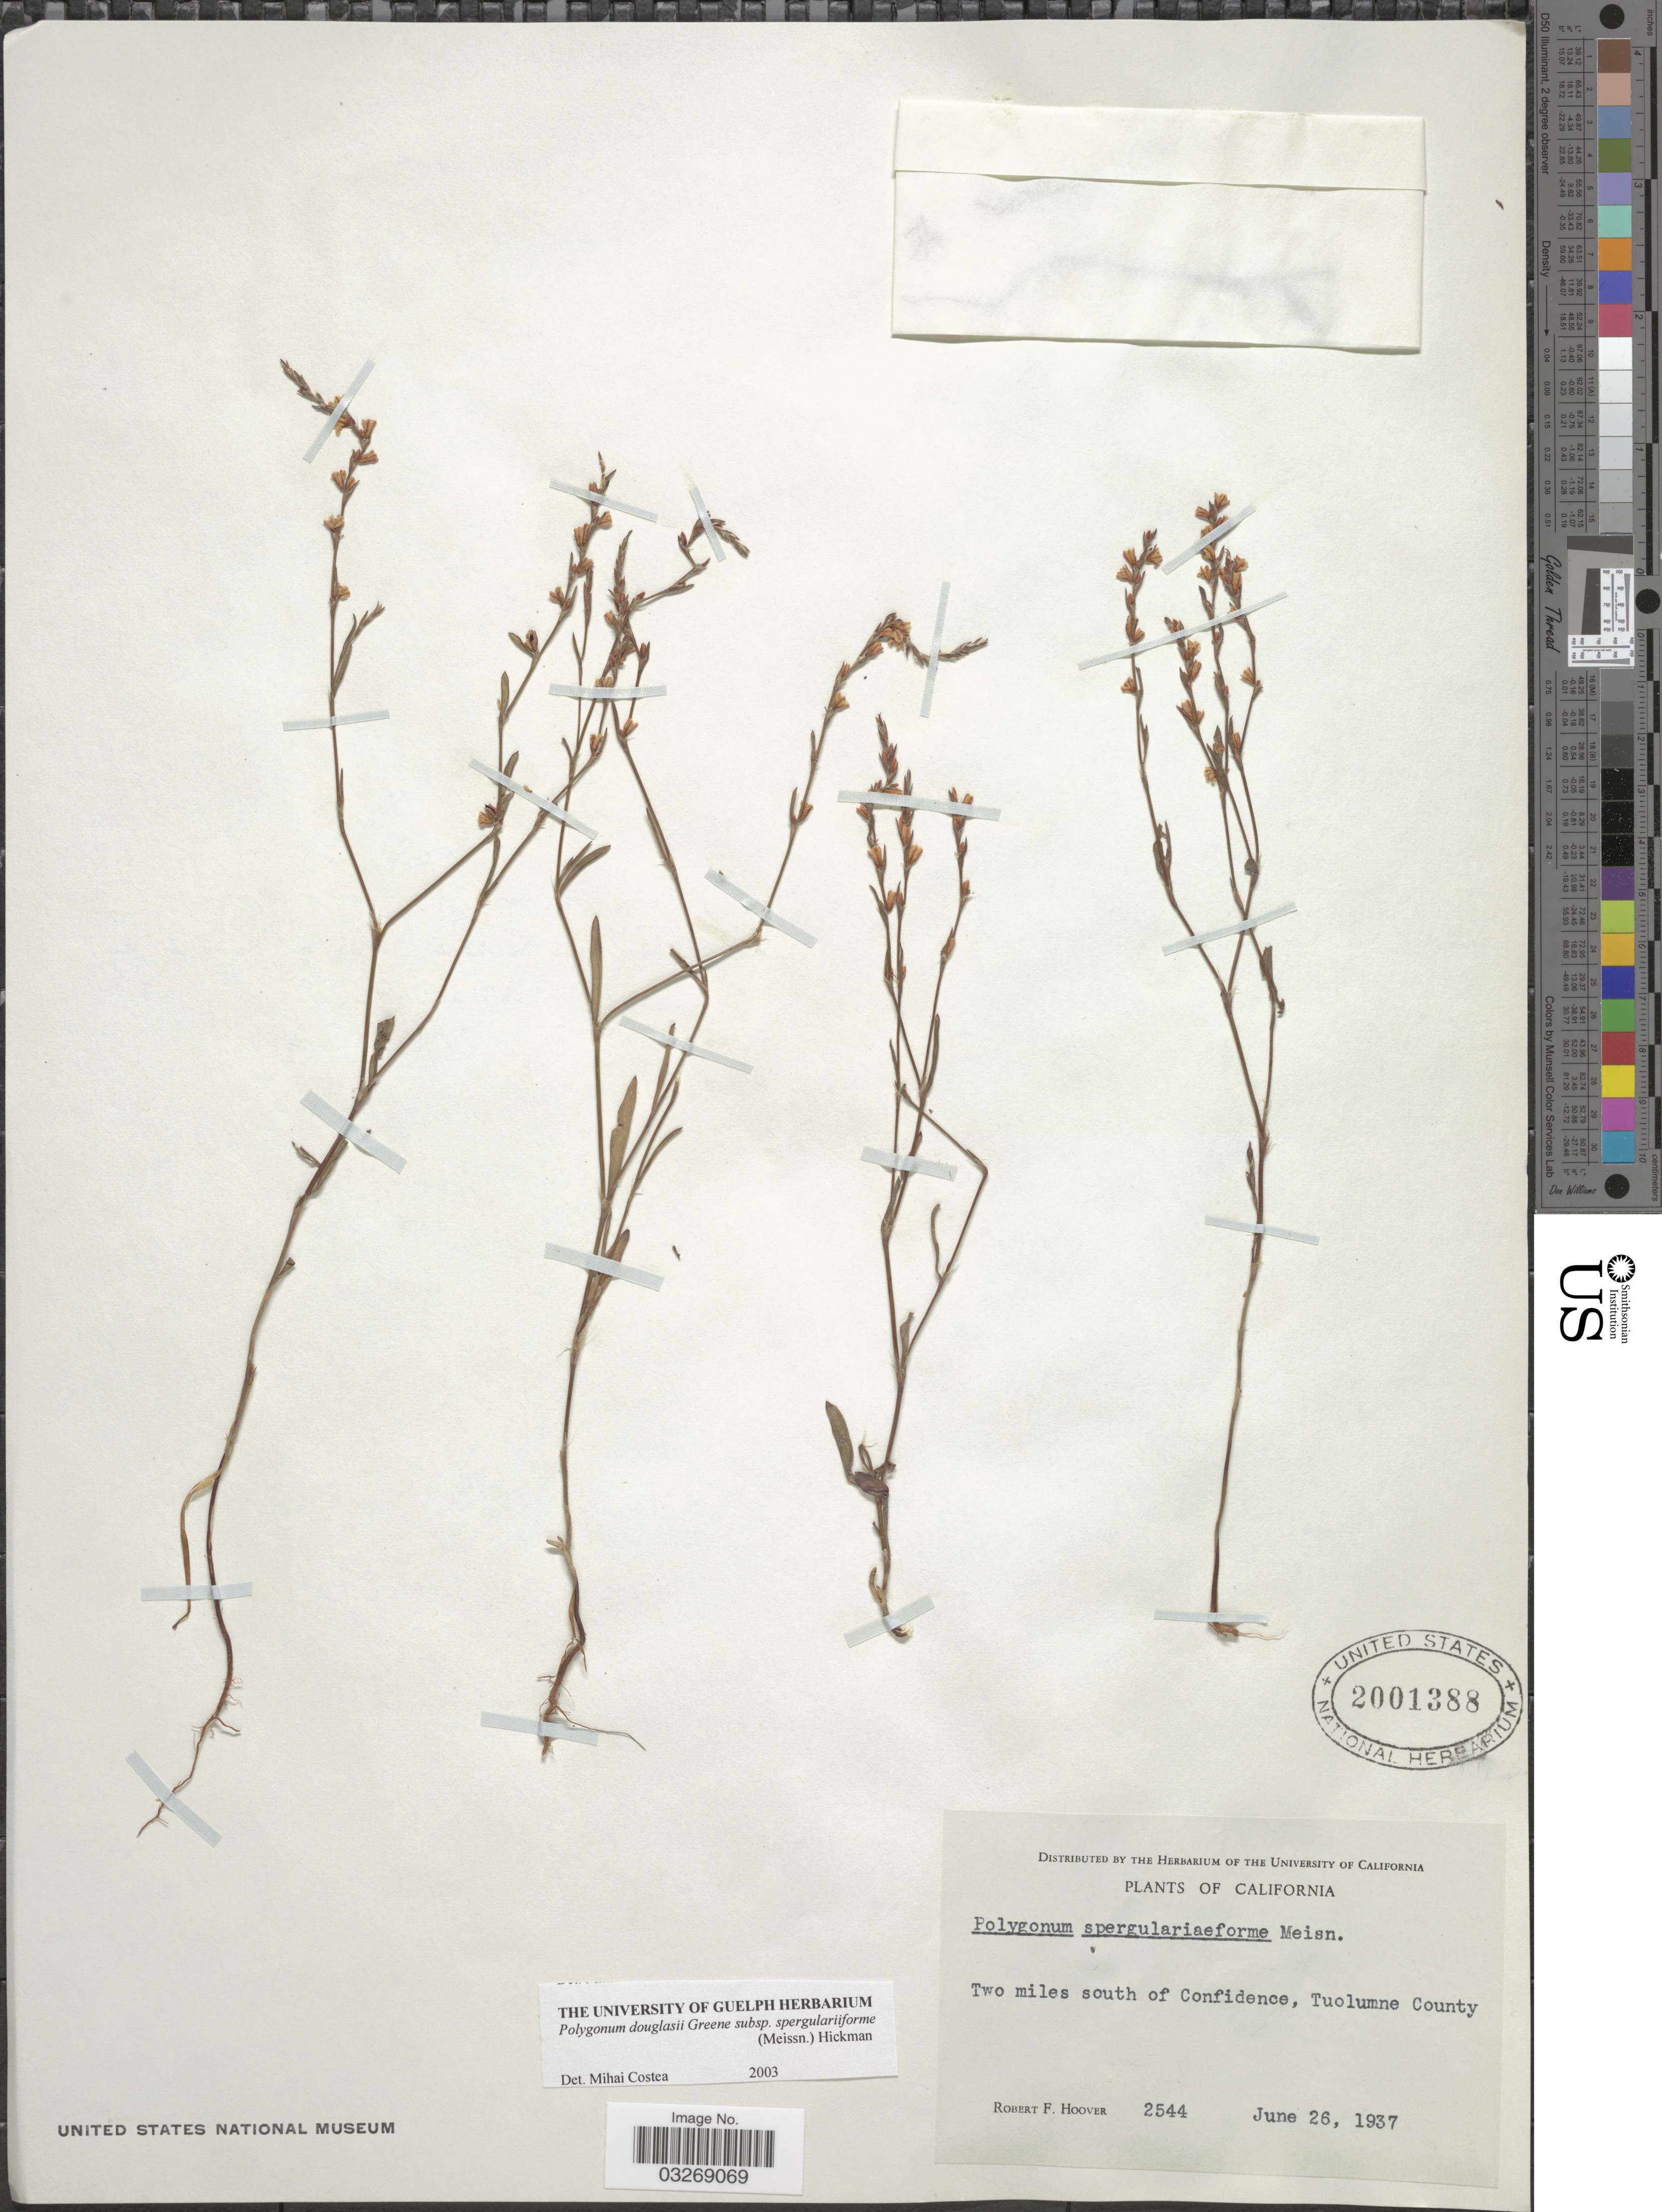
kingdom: Plantae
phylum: Tracheophyta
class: Magnoliopsida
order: Caryophyllales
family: Polygonaceae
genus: Polygonum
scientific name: Polygonum douglasii subsp. spergulariiforme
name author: (Meisn. ex Small) Hickman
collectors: R. F. Hoover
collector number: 2544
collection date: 1937-06-26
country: United States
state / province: California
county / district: Tuolumne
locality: Two miles south of Confidence, Tuolumne County.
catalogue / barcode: US 2001388